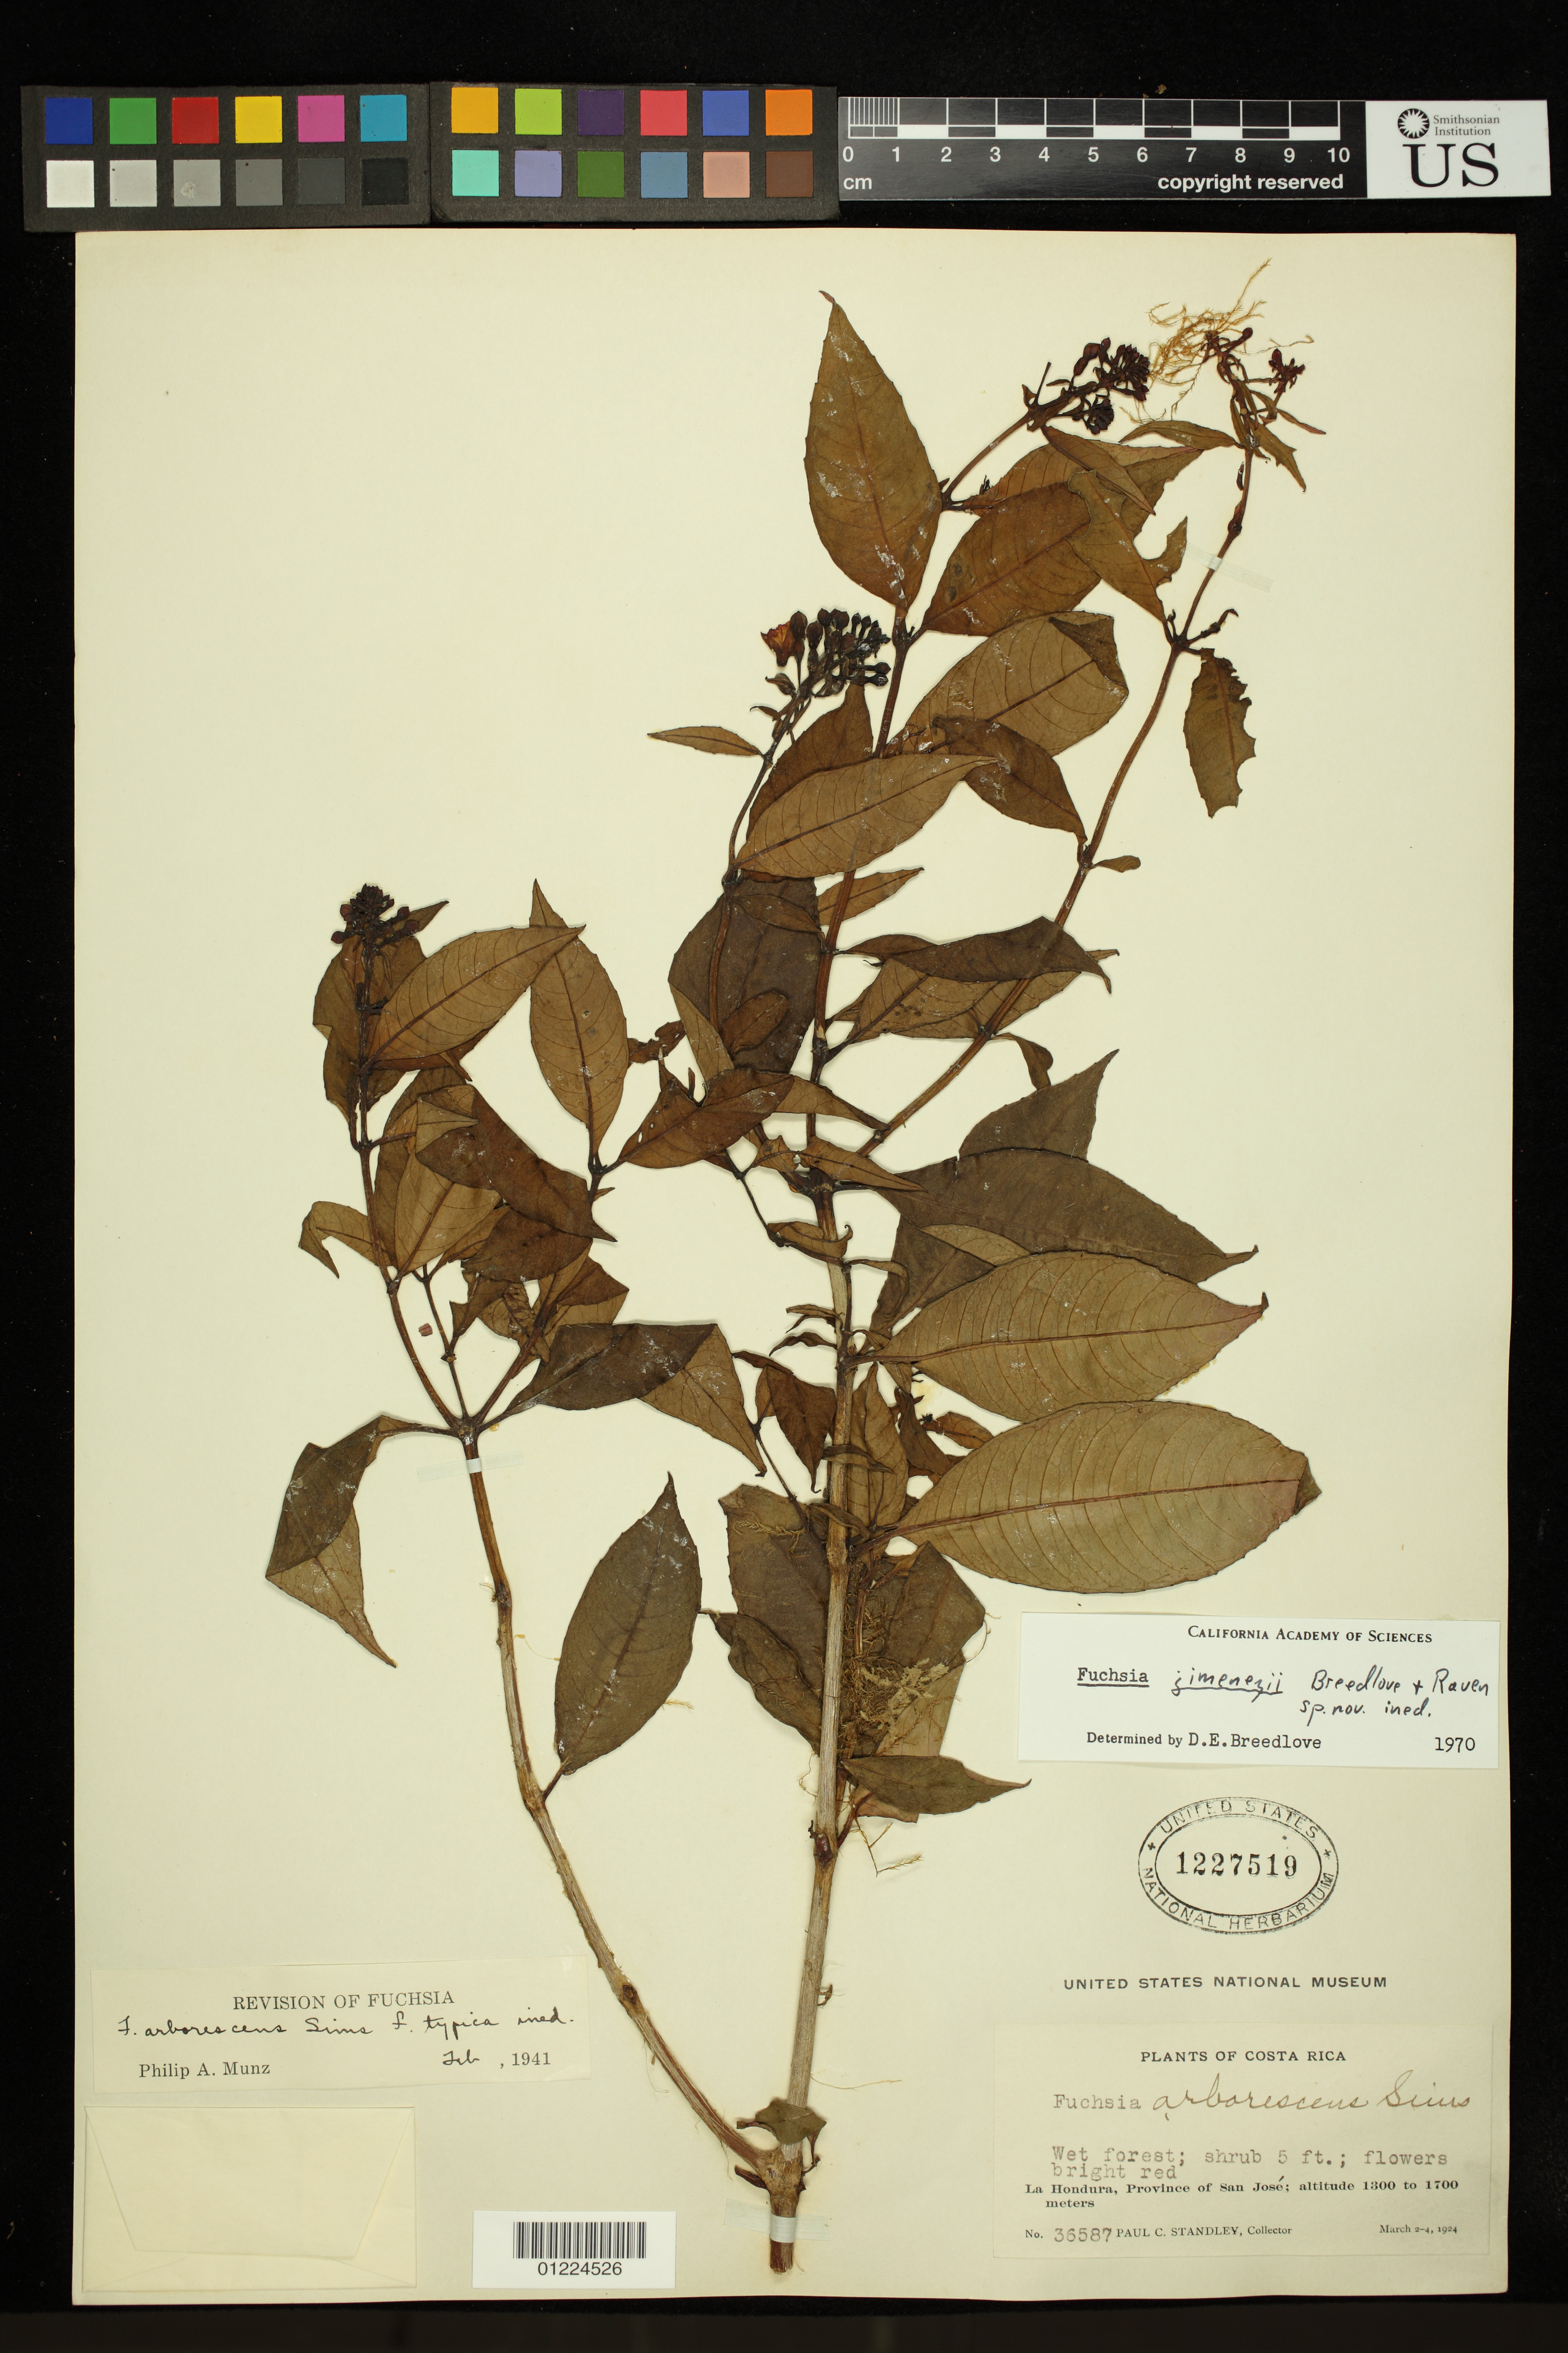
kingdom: Plantae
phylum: Tracheophyta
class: Magnoliopsida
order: Myrtales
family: Onagraceae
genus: Fuchsia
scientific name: Fuchsia jimenezii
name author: Breedlove et al.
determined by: Breedlove, D. E.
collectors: P. C. Standley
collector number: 36578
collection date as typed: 2-4 Mar 1924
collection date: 1924-03-02/1924-03-04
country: Costa Rica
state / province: San José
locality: La Hondura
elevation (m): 1300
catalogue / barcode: US 1227519